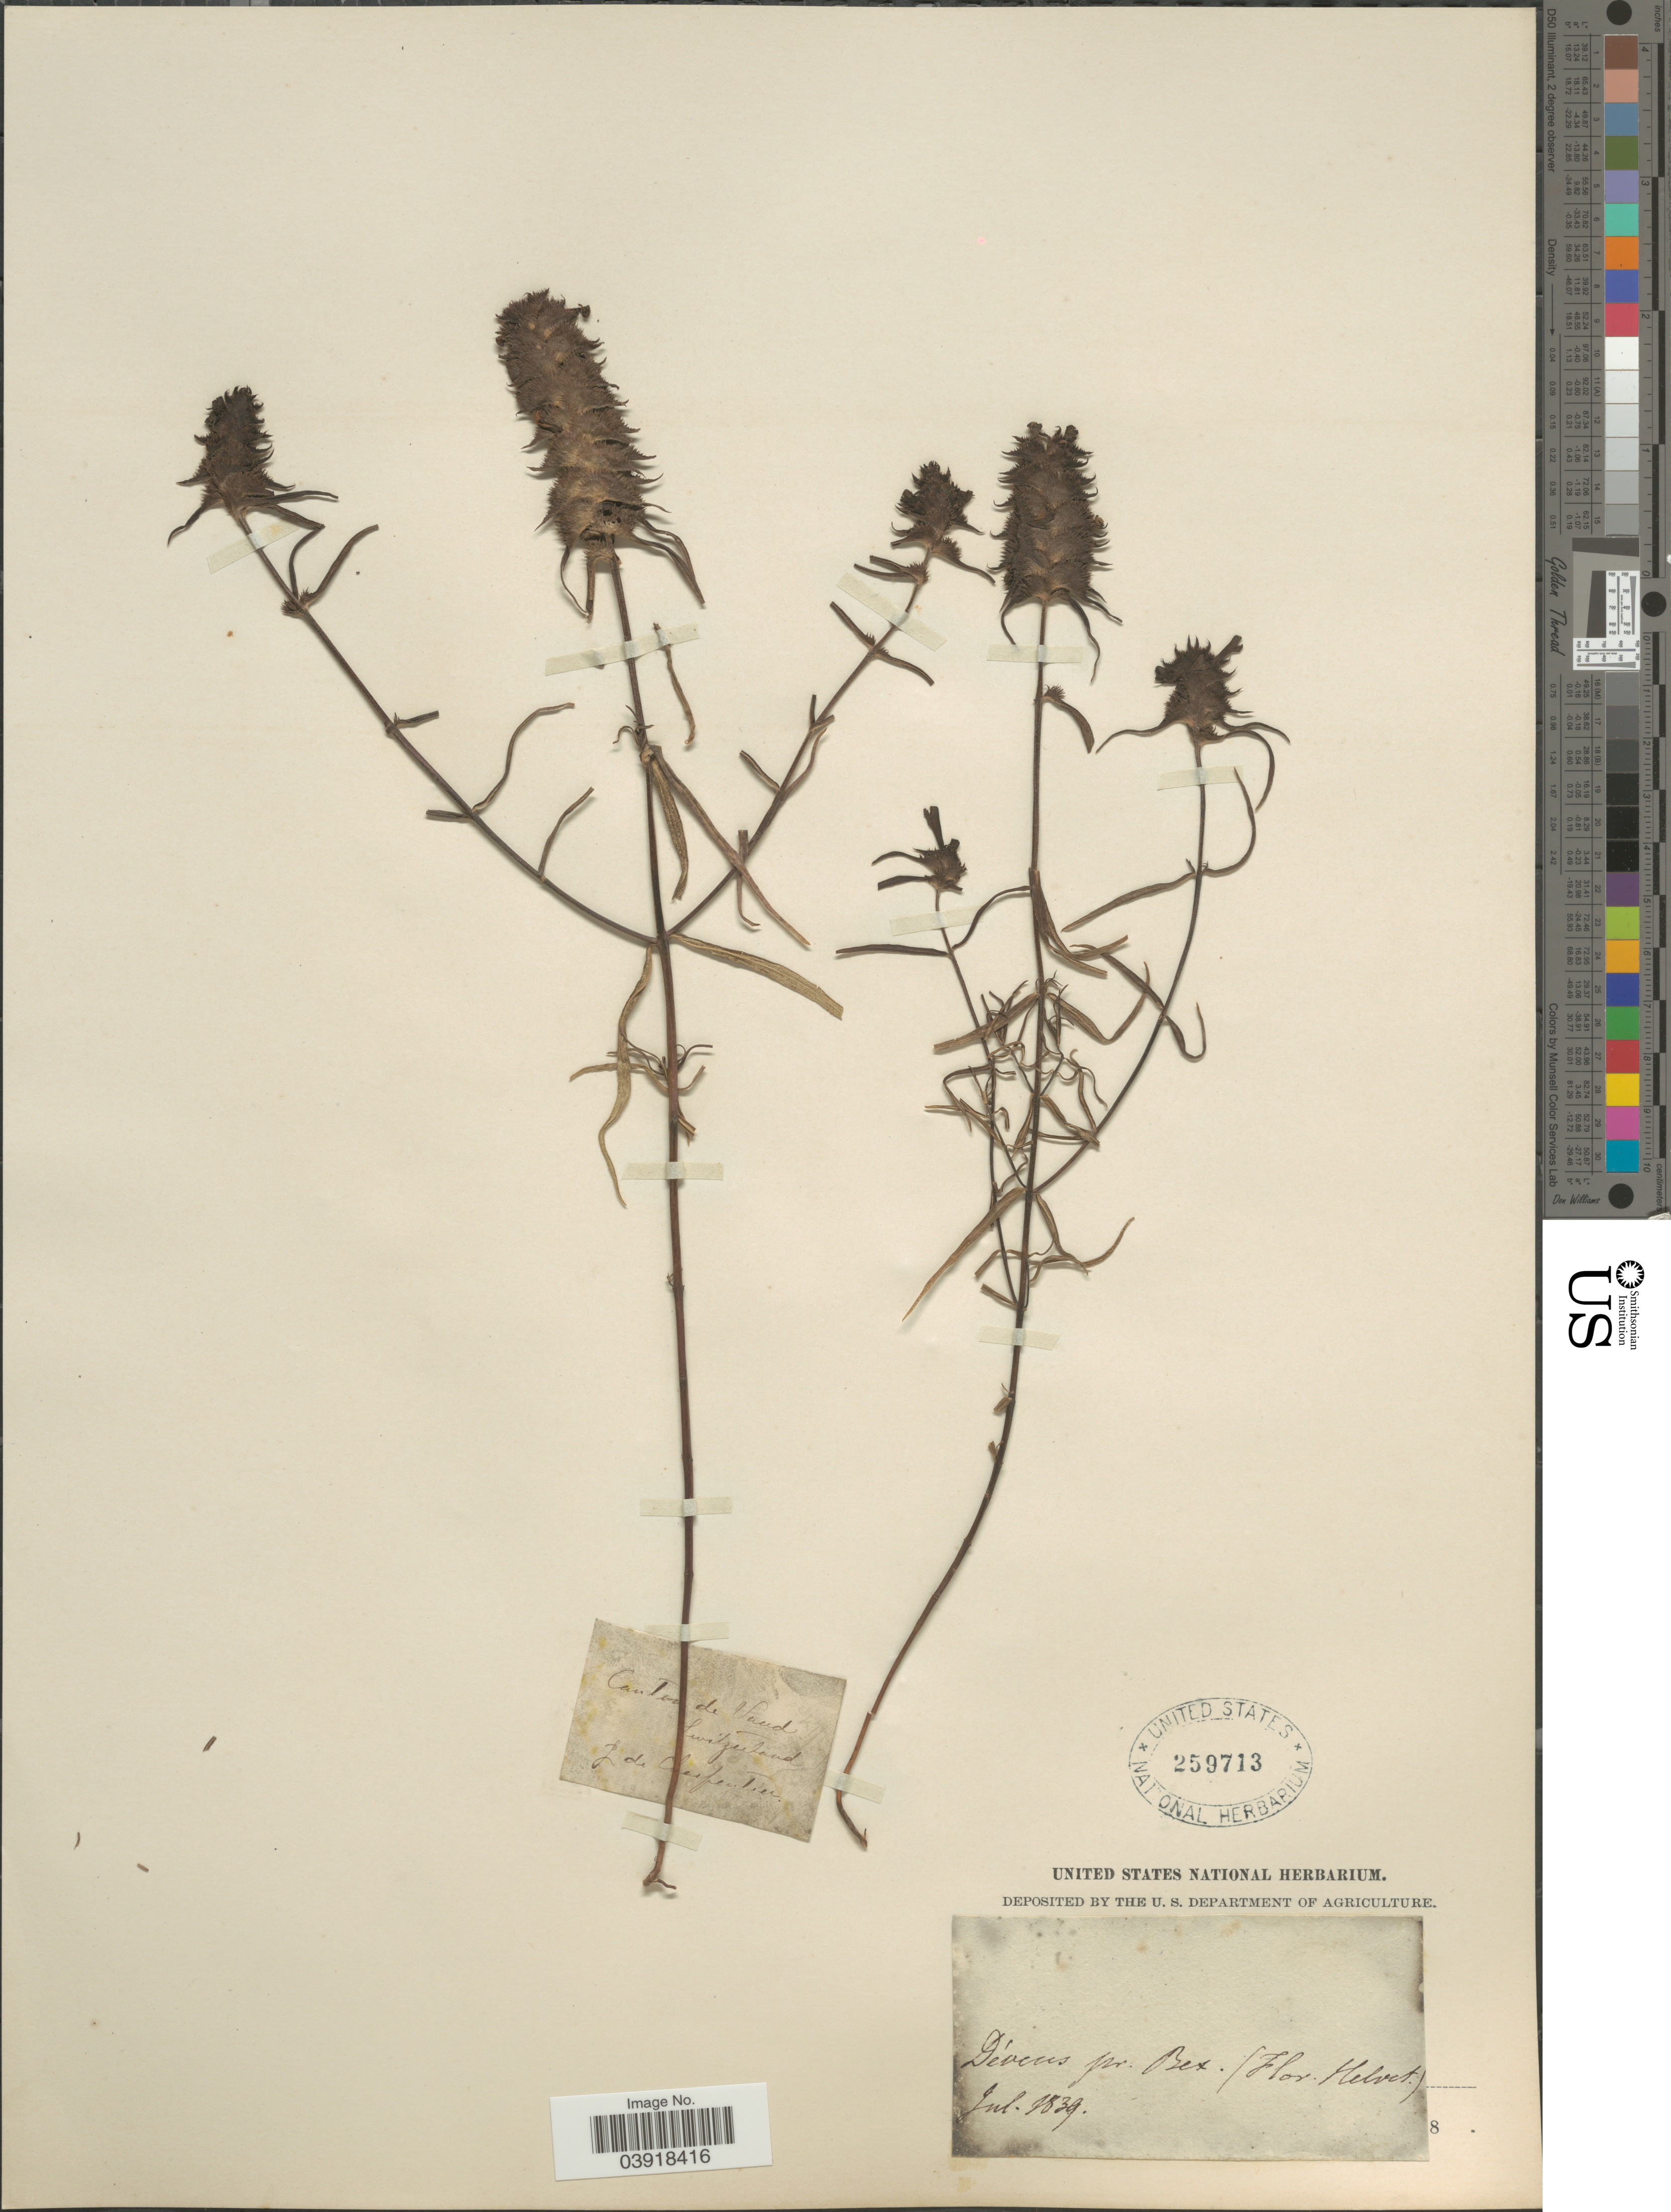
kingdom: Plantae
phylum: Tracheophyta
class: Magnoliopsida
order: Lamiales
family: Orobanchaceae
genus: Melampyrum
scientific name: Melampyrum sp.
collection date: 1839-07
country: Switzerland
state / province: Vaud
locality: Canton de Vaud. Dèvens pr. Bex. (Flor. Helvet.).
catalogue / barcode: US 259713